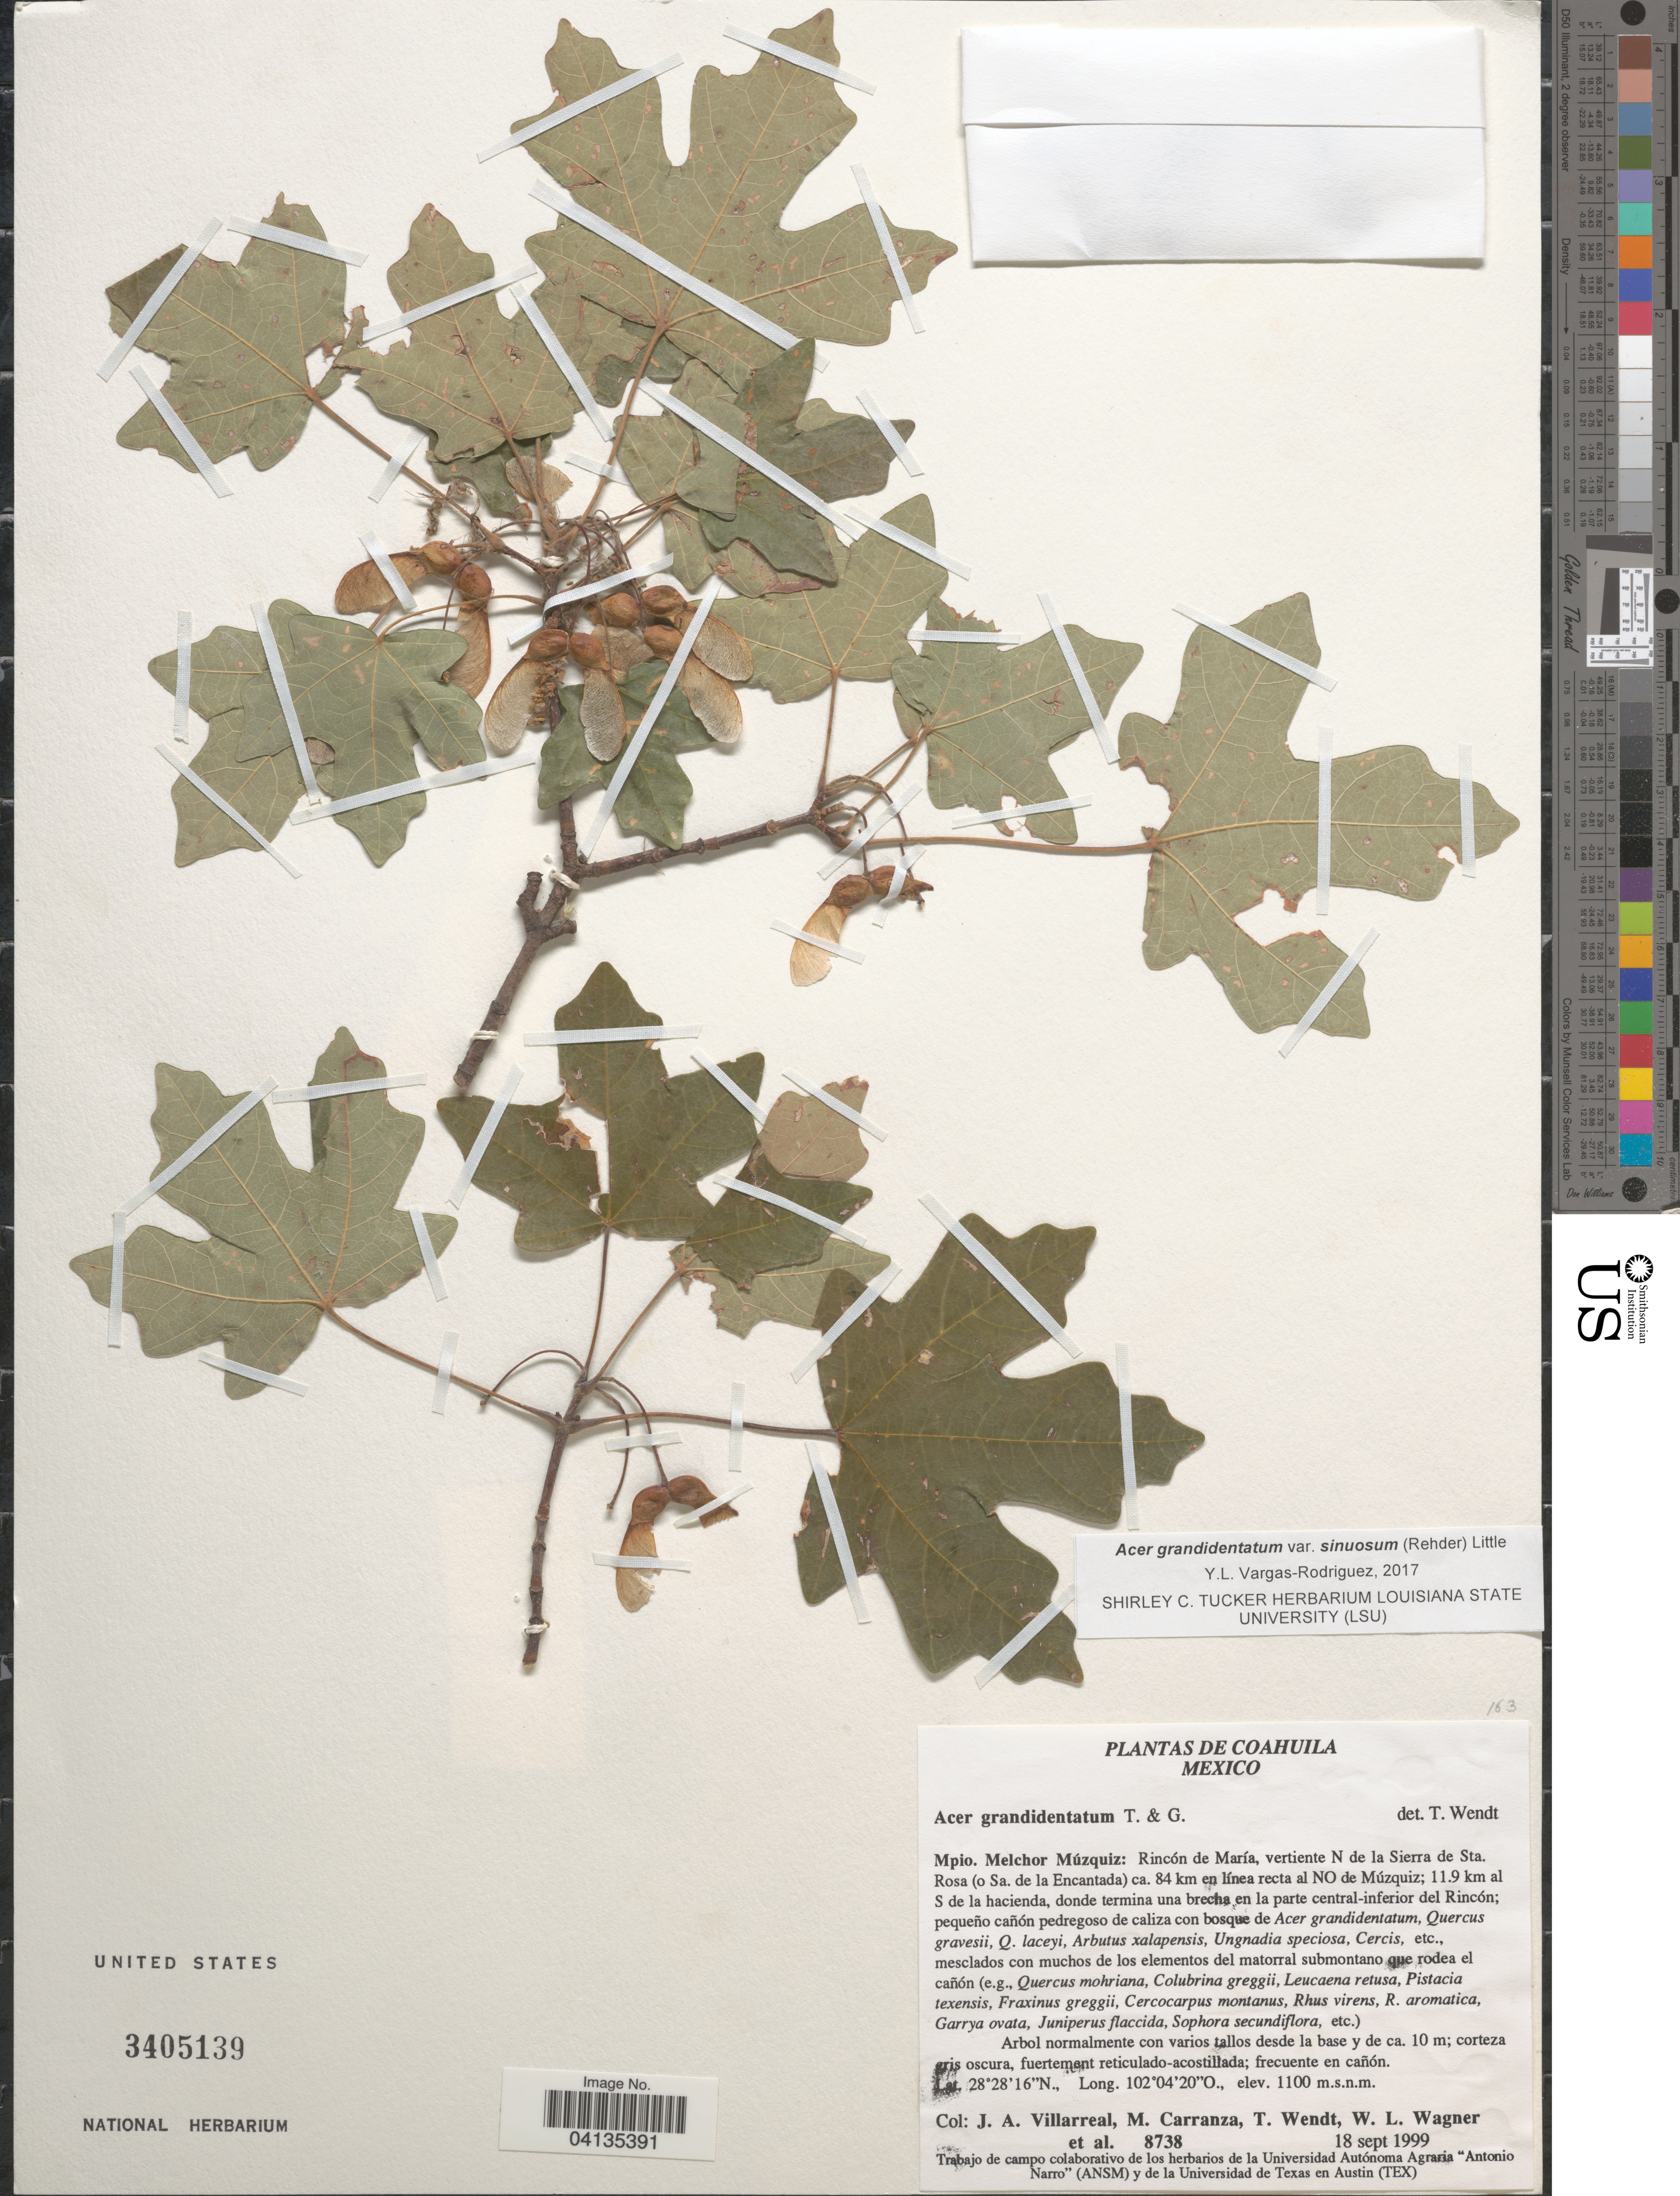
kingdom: Plantae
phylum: Tracheophyta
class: Magnoliopsida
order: Sapindales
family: Sapindaceae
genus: Acer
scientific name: Acer grandidentatum var. sinuosum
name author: (Rehder) Little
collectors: J. Villarreal, M. Carranza, T. L. Wendt & W. L. Wagner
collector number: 8738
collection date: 1999-09-18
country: Mexico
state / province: Coahuila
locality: Mpio. Melchor Múzquiz: Rincón de María, vertiente N de la Sierra de Sta. Rosa (o Sa. de la Encantada) ca. 84 km en línea recta al NO de Múzquiz; 11.9 km al S de la hacienda, donde termina una brecha en la parte central-inferior del Rincón.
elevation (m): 1100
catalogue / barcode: US 3405139